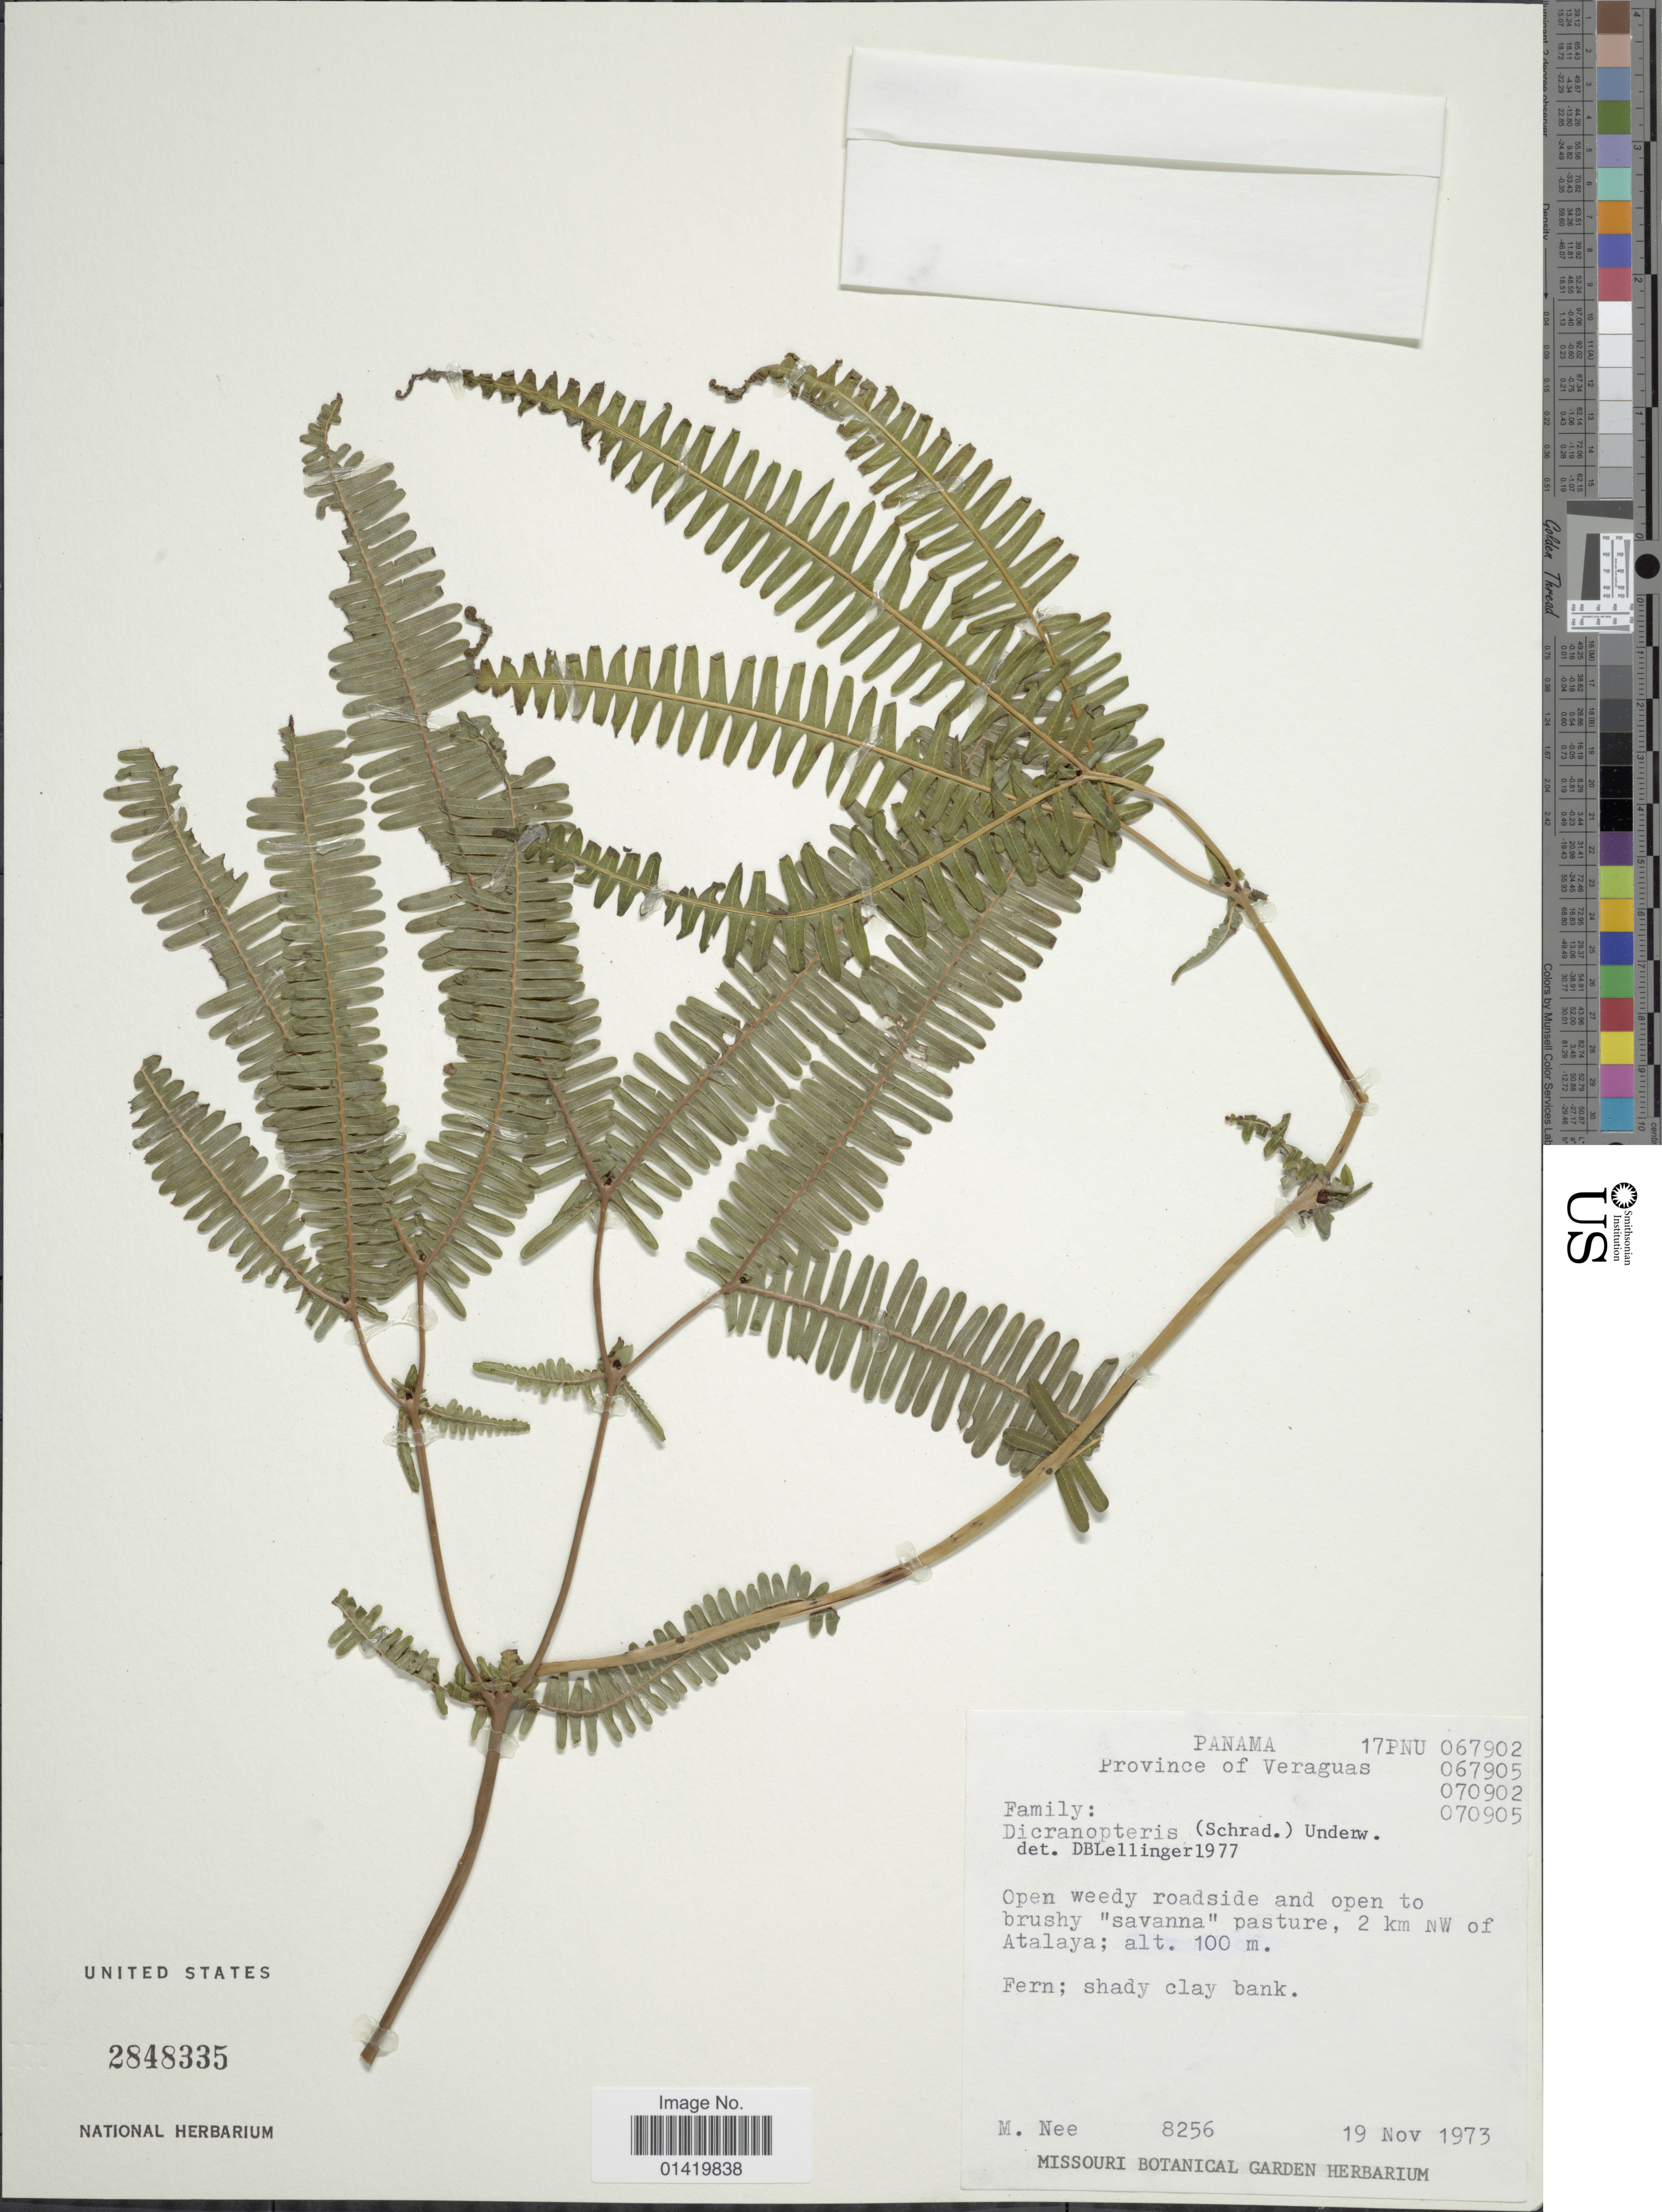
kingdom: Plantae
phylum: Tracheophyta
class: Polypodiopsida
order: Gleicheniales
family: Gleicheniaceae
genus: Gleichenella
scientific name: Gleichenella pectinata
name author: (Willd.) Ching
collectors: M. Nee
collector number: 8256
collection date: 1973-11-19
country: Panama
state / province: Veraguas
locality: Open weedy roadside and open to brushy 'savanna' pasture, 2 km NW of Atalaya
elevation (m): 100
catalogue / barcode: US 2848335